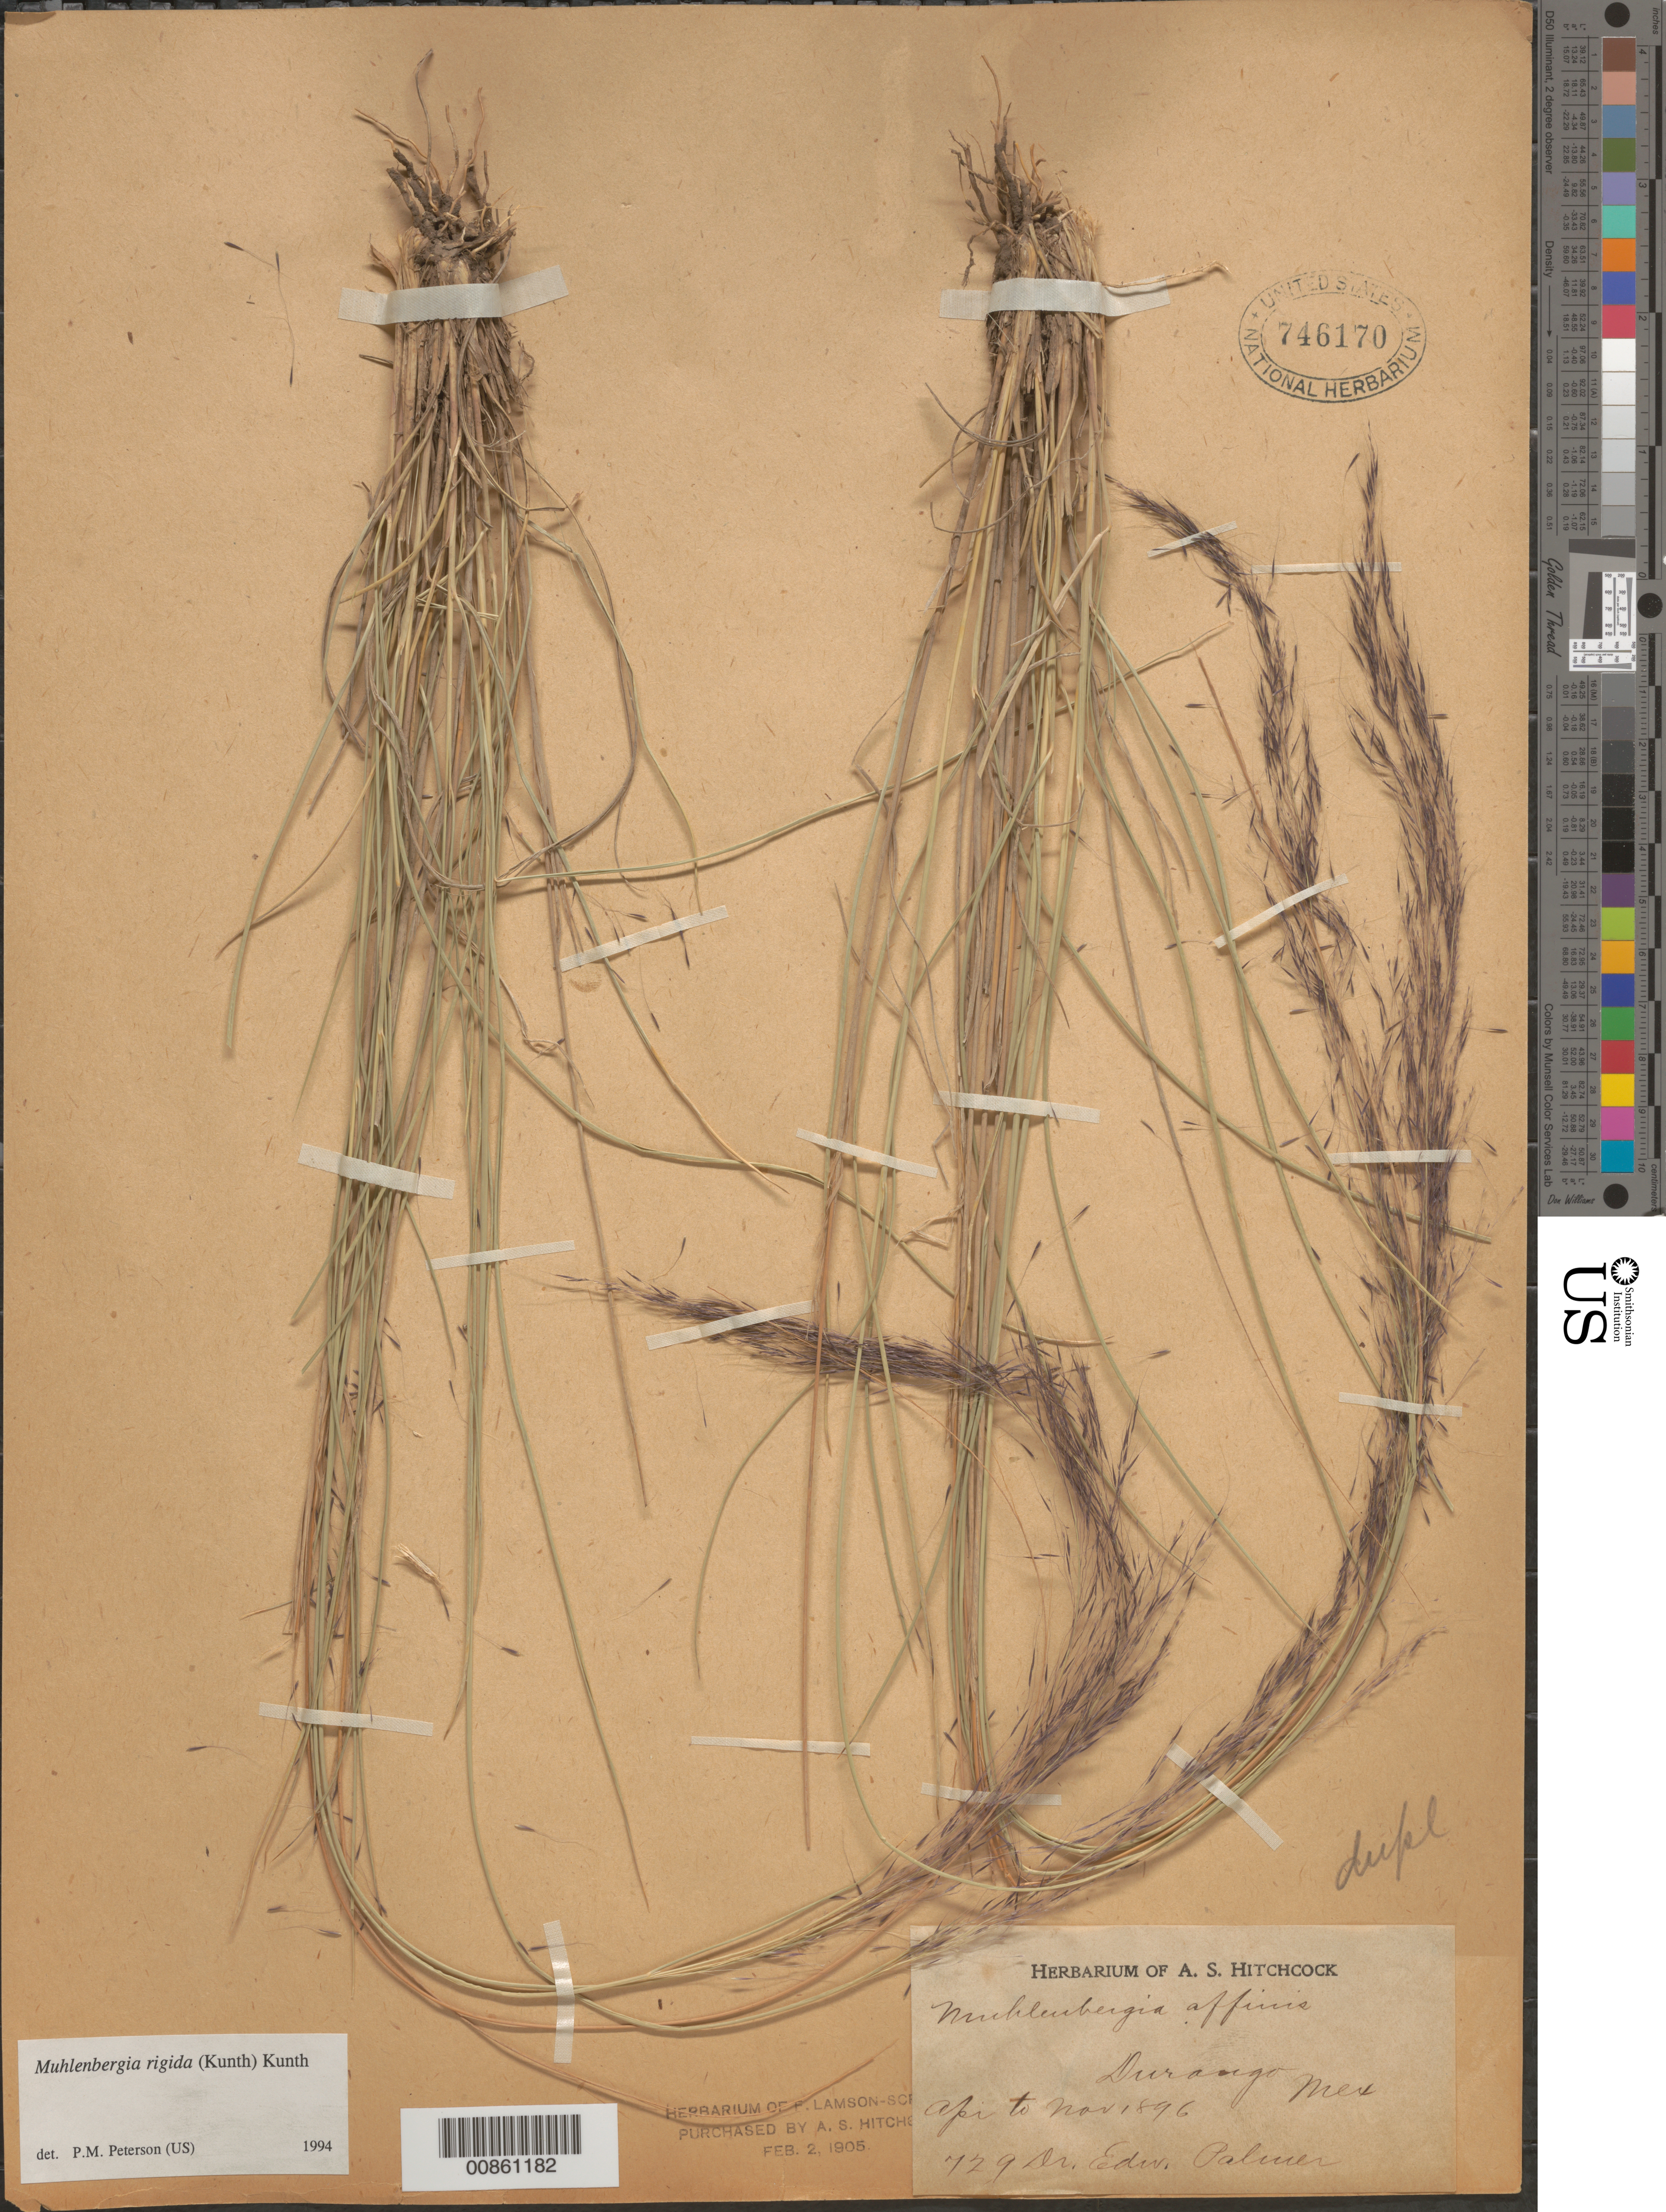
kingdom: Plantae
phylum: Tracheophyta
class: Liliopsida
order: Poales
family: Poaceae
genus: Muhlenbergia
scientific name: Muhlenbergia rigida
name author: (Kunth) Kunth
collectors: E. Palmer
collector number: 729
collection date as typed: Nov 1896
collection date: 1896-11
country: Mexico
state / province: Durango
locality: City of Durango and vicinity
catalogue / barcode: US 746170